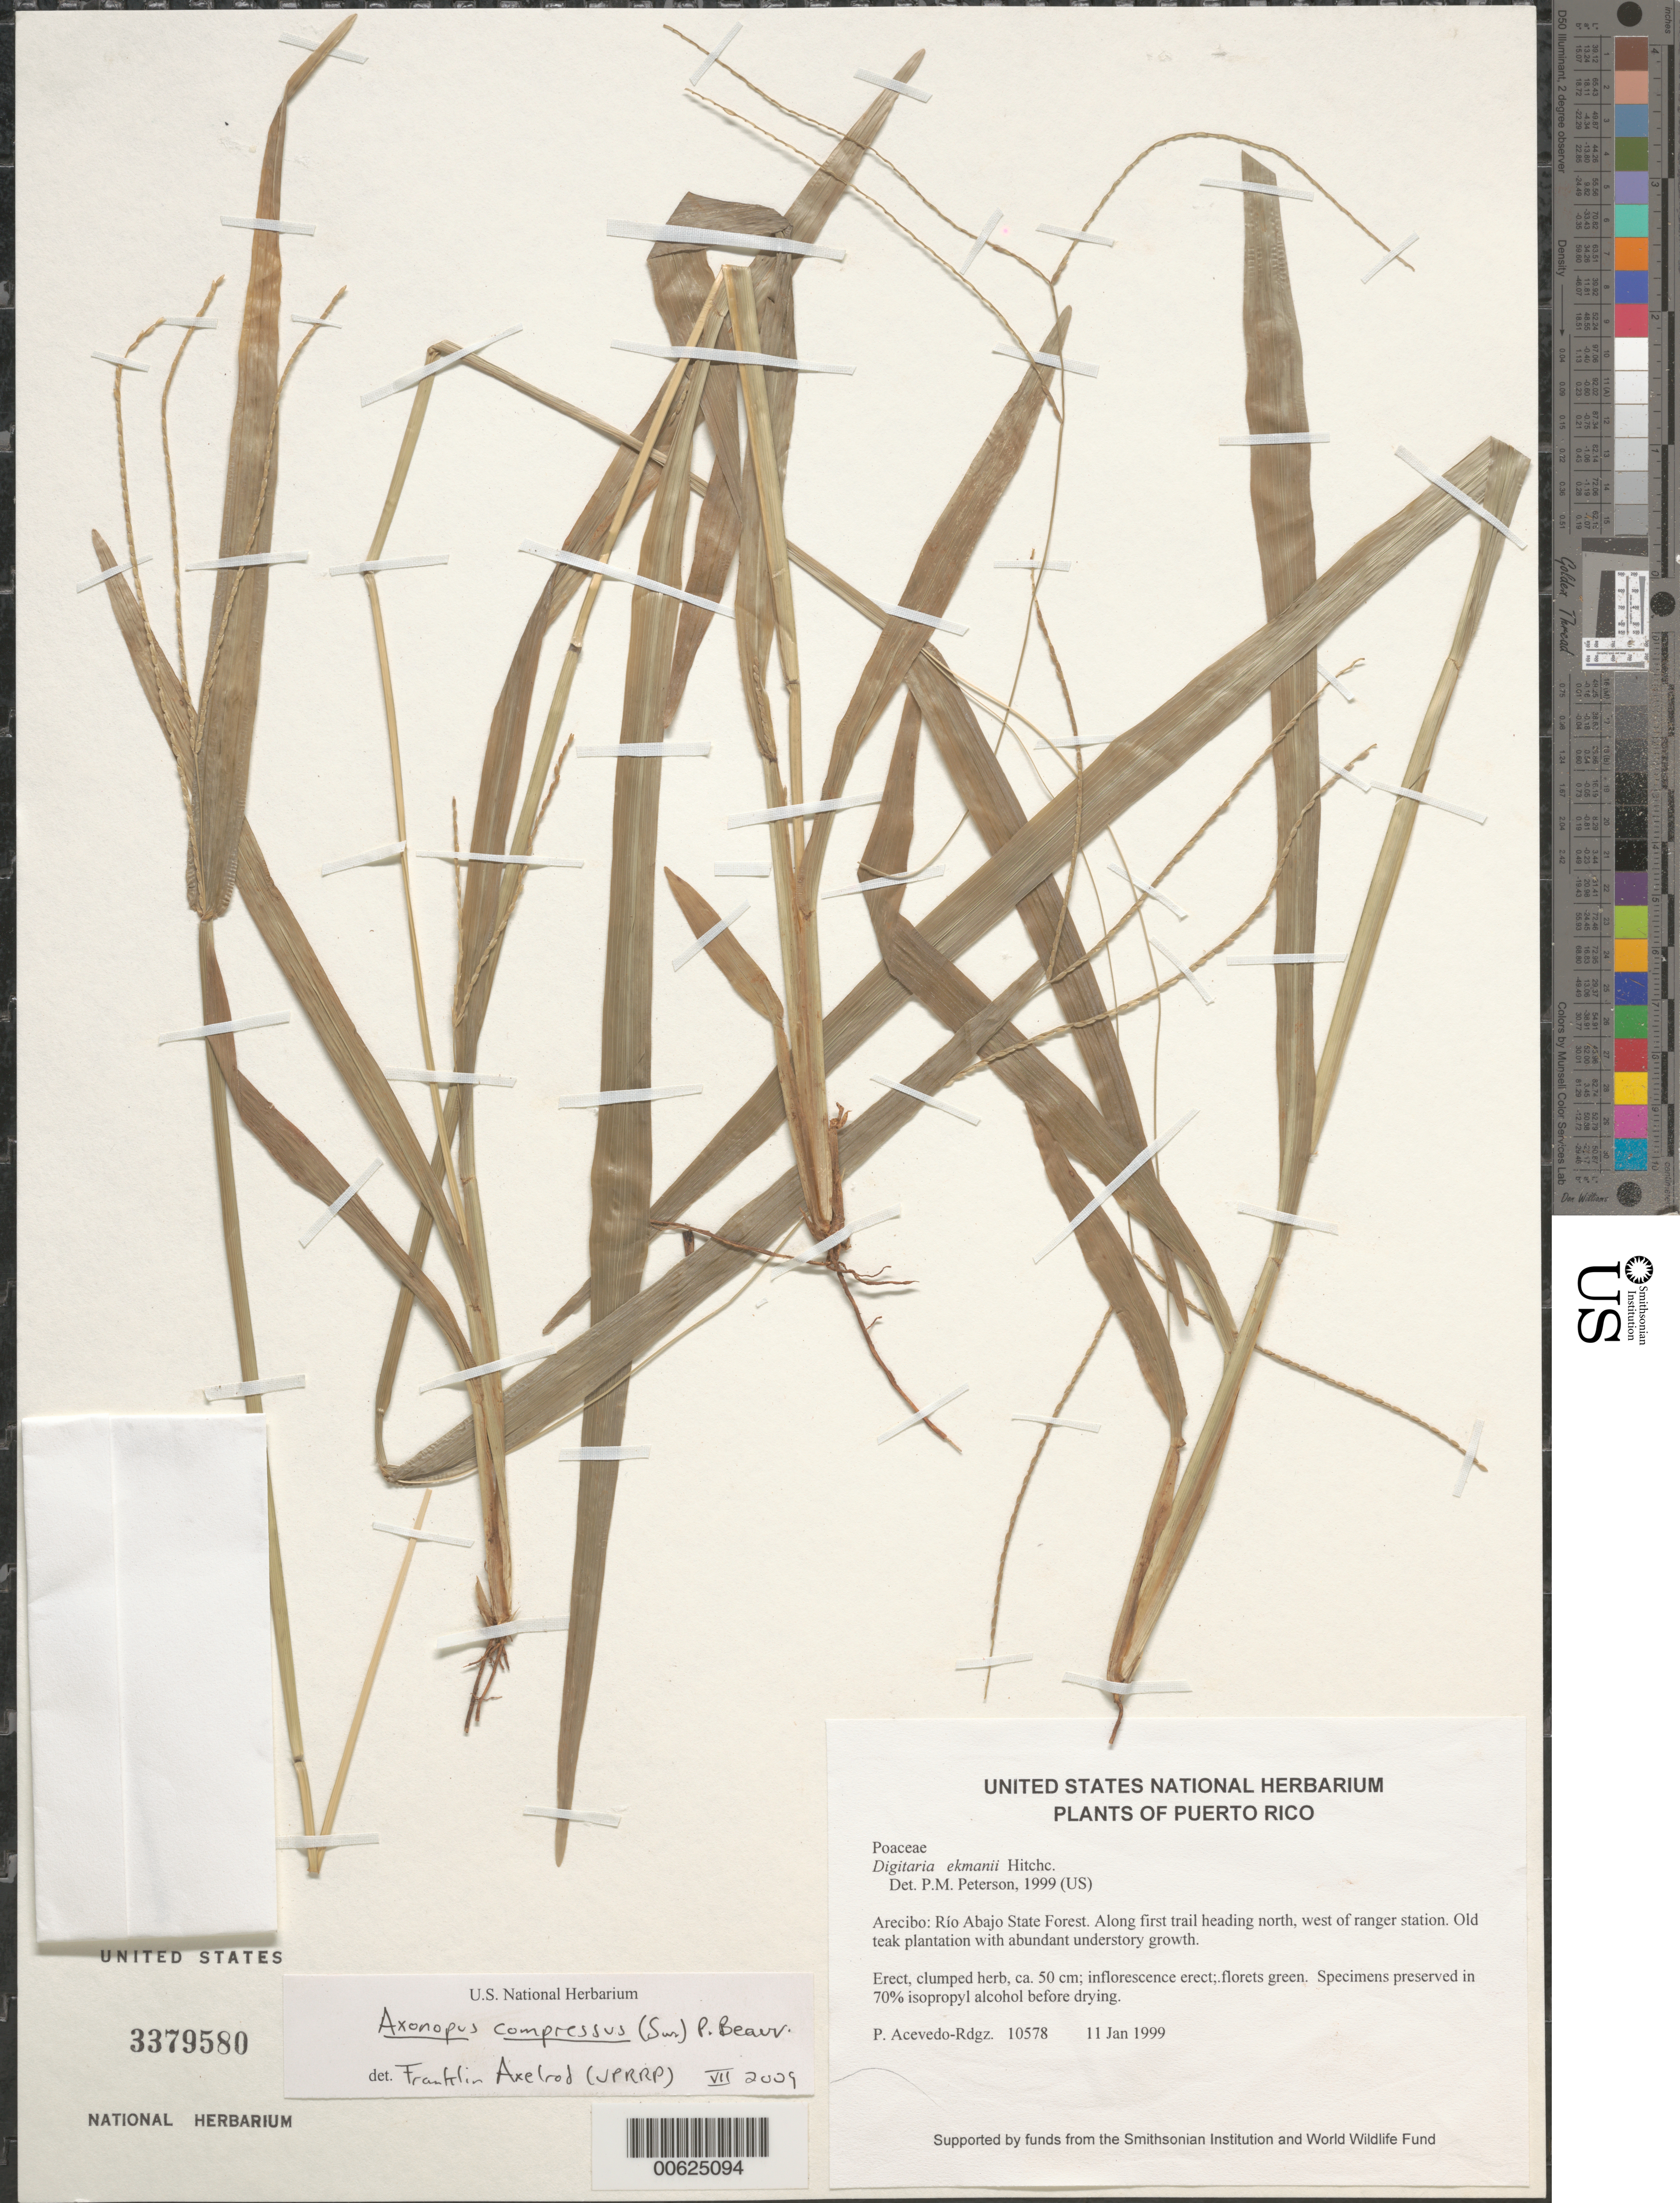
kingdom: Plantae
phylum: Tracheophyta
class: Liliopsida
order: Poales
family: Poaceae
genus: Axonopus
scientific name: Axonopus compressus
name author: (Sw.) P. Beauv.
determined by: Axelrod, F. S.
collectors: P. Acevedo-Rodr.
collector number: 10578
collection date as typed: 11 Jan 1999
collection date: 1999-01-11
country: Puerto Rico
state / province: Arecibo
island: Puerto Rico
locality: Arecibo; Río Abajo State Forest. Along first trail heading north, west of ranger station.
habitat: Old teak plantation with abundant understory growth.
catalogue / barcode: US 3379580